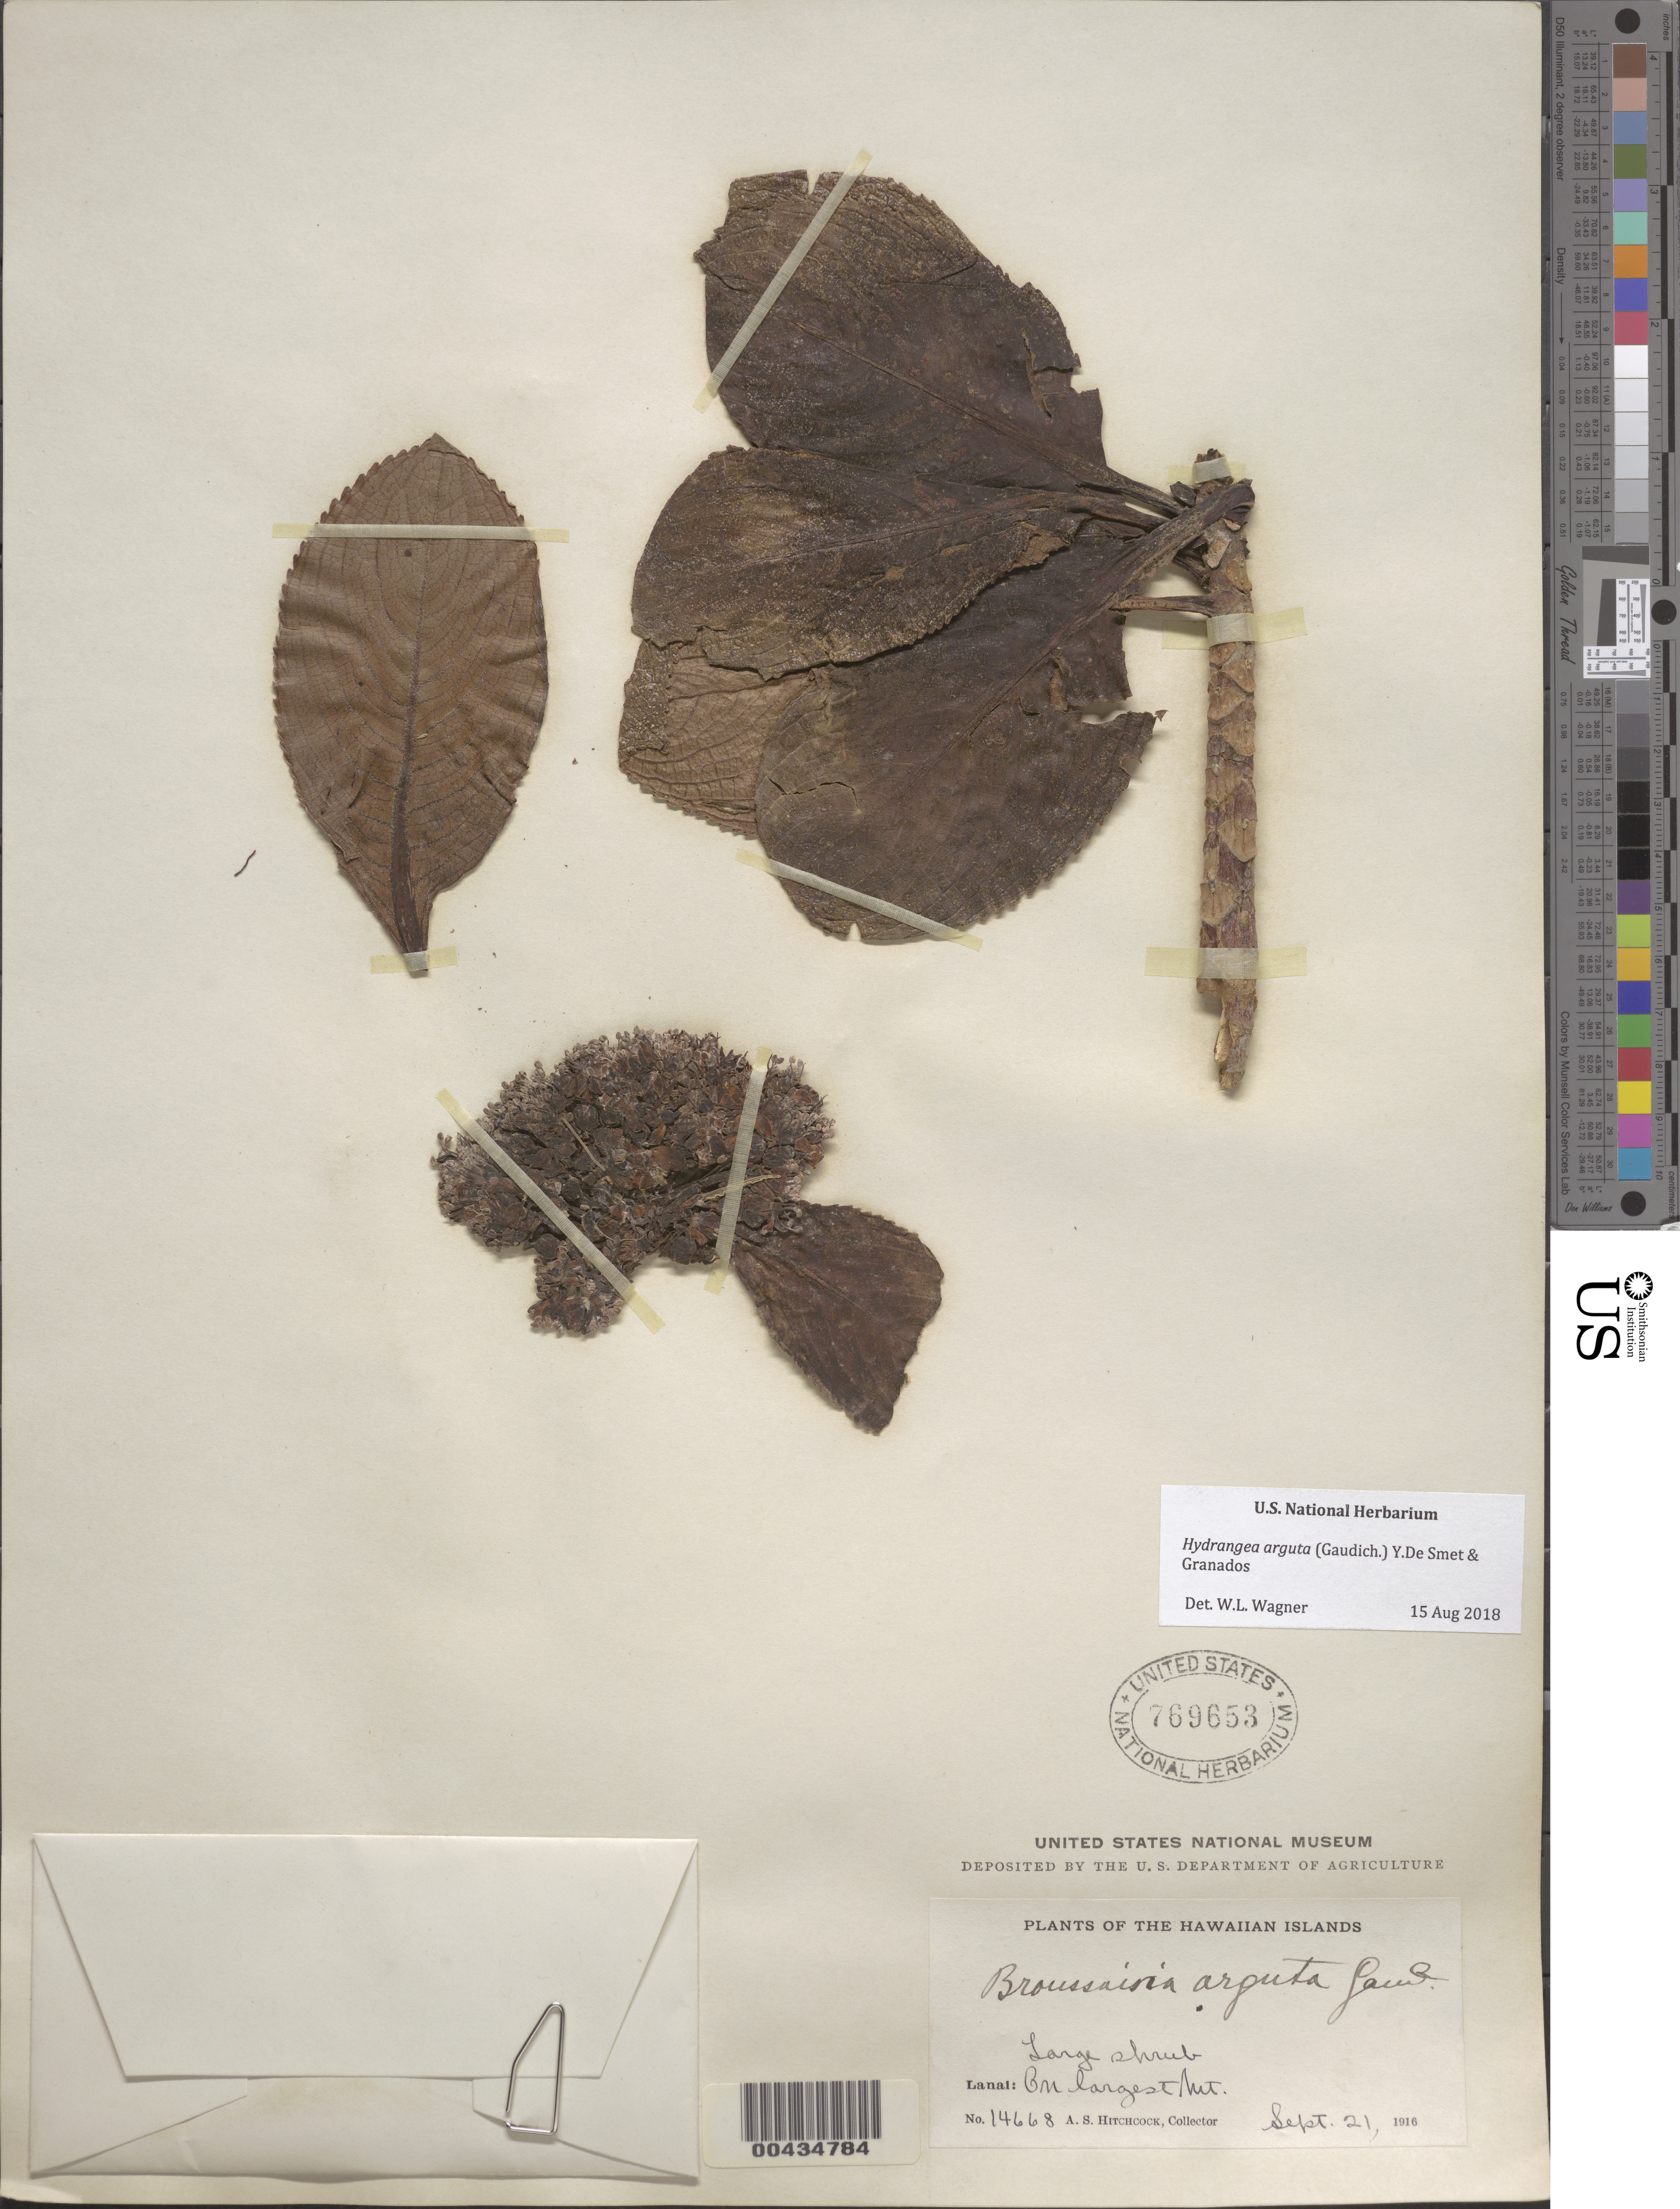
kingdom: Plantae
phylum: Tracheophyta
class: Magnoliopsida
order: Cornales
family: Hydrangeaceae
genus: Hydrangea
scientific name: Hydrangea arguta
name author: (Gaudich.) Y. De Smet & C. Granados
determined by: Wagner, W. L., (BOT), Smithsonian Institution - National Museum of Natural History (UNITED STATES)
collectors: A. S. Hitchcock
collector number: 14668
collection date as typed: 21 Sep 1916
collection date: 1916-09-21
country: United States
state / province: Hawaii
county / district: Maui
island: Lana'i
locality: On largest mountain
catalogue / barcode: US 769653